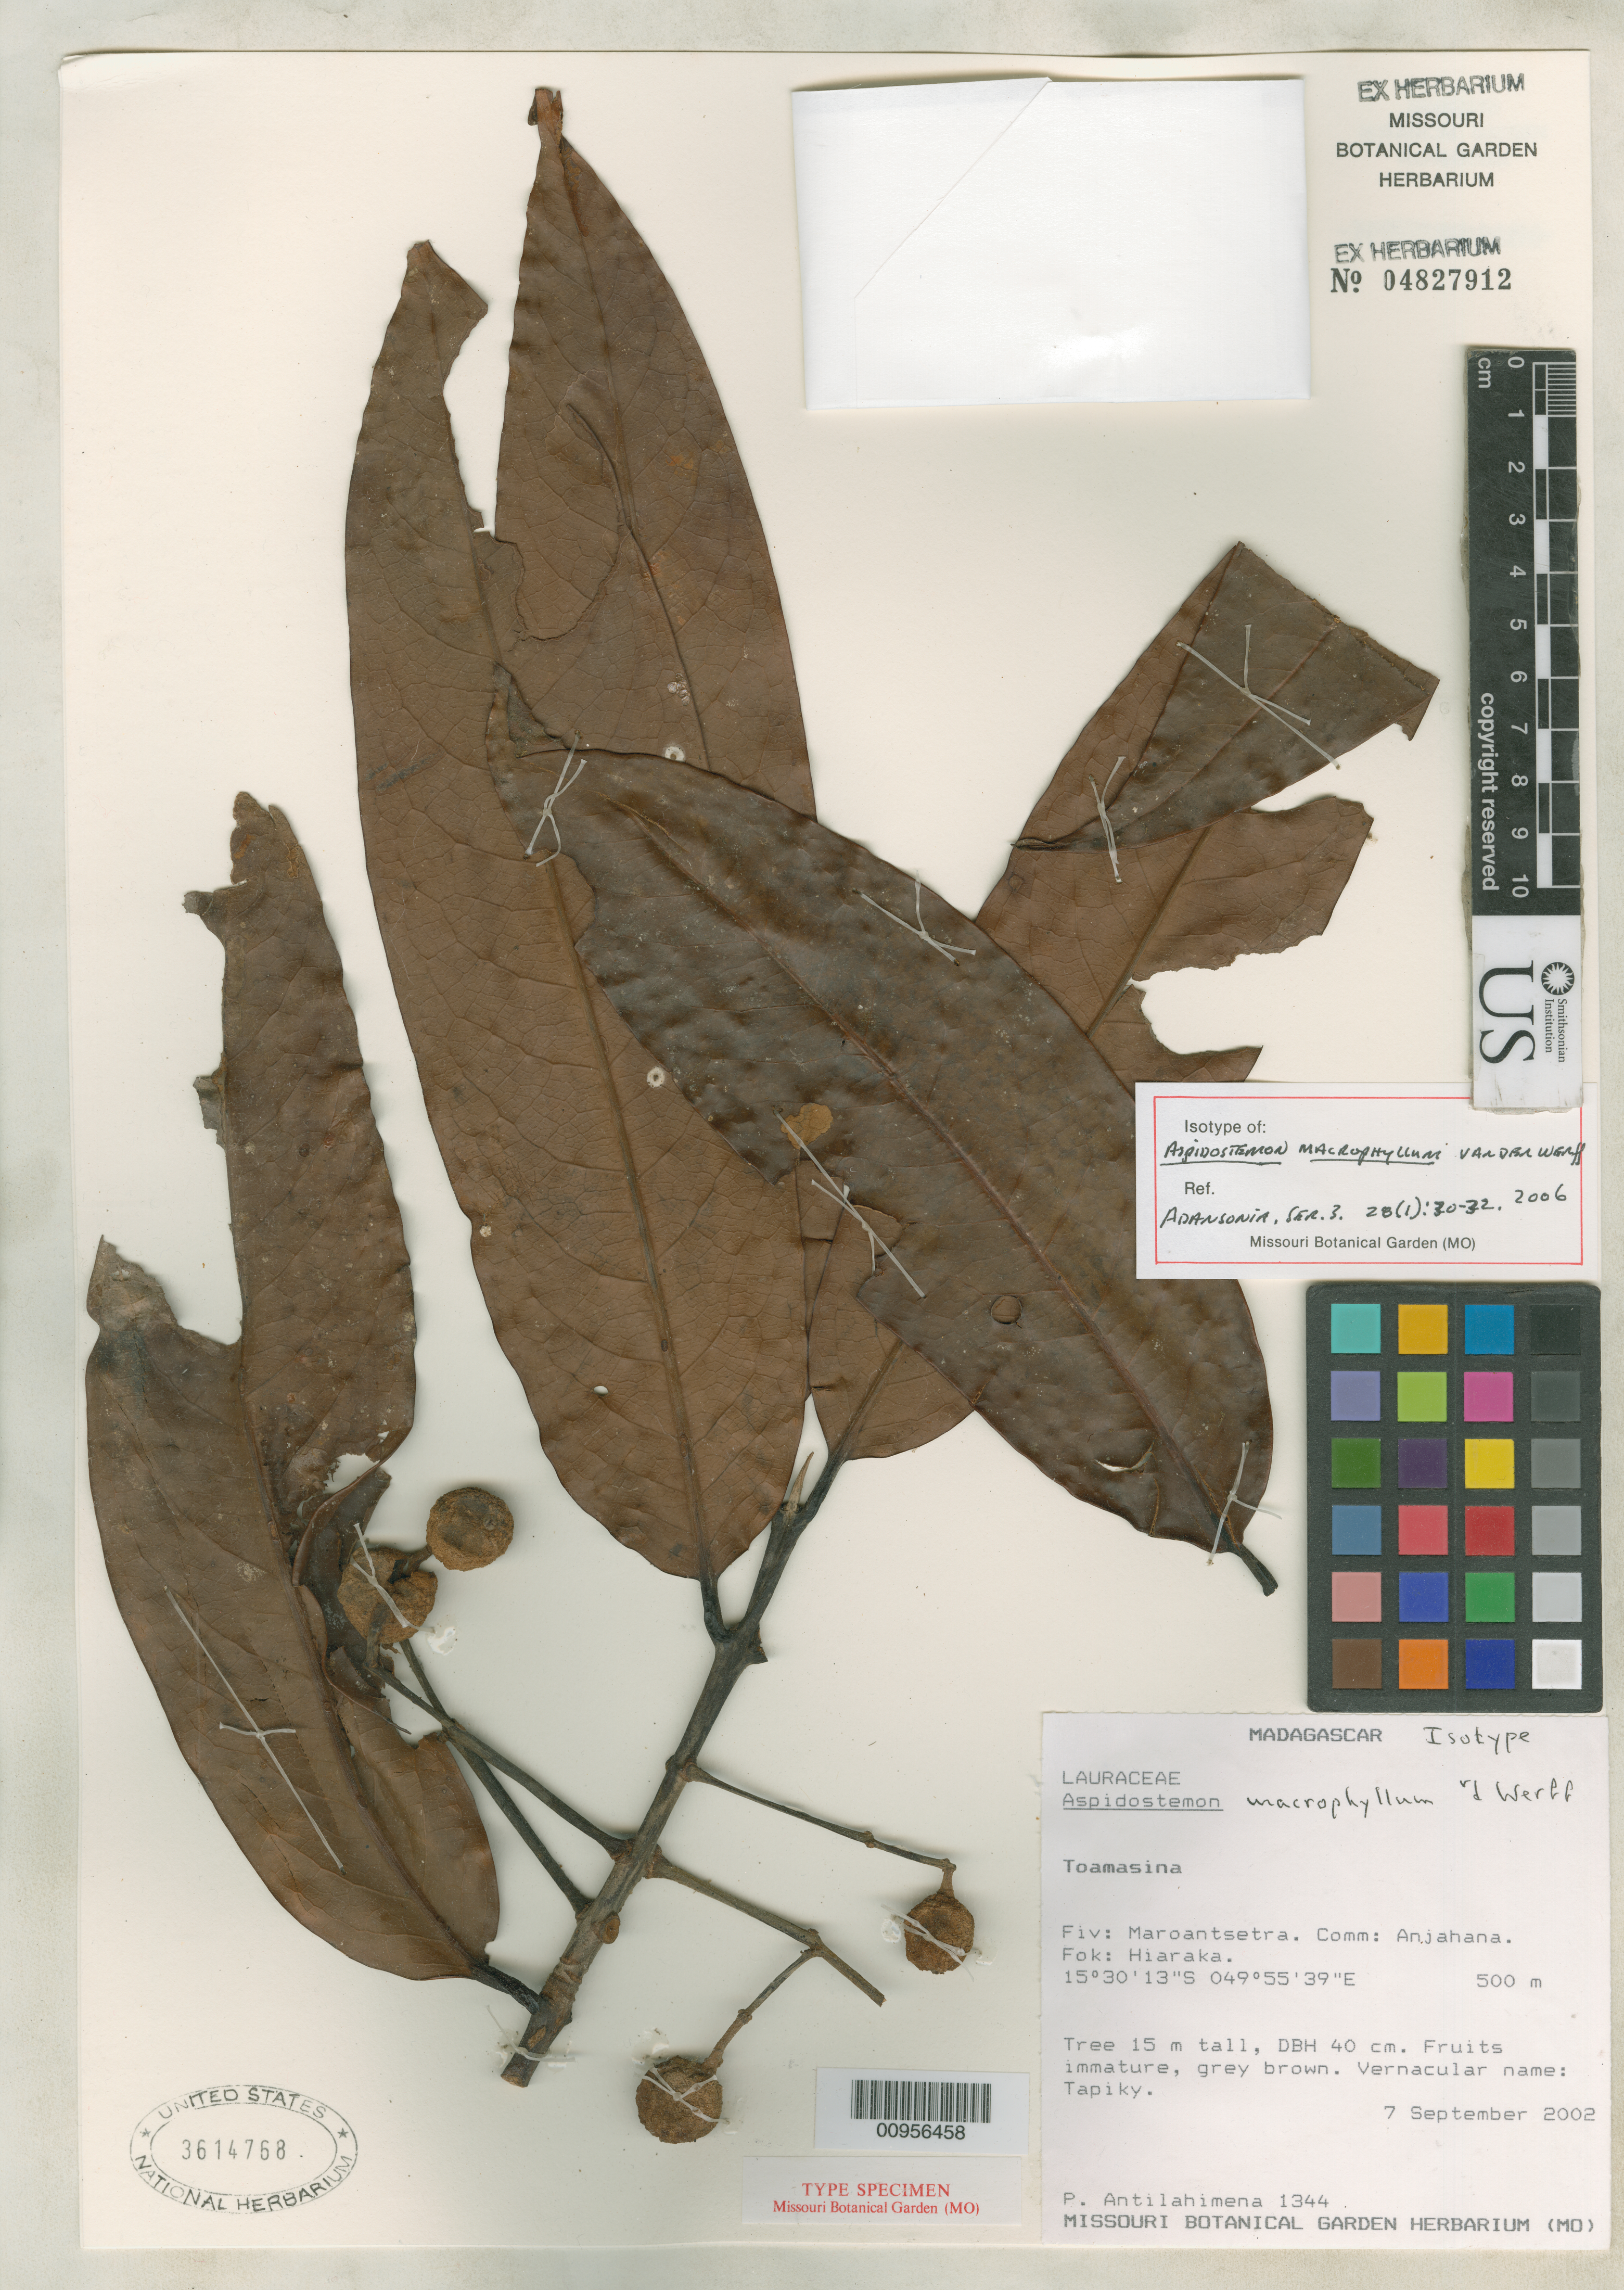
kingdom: Plantae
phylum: Tracheophyta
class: Magnoliopsida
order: Laurales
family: Lauraceae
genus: Aspidostemon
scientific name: Aspidostemon macrophyllum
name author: van der Werff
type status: Isotype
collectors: P. Antilahimena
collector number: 1344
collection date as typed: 07 Sep 2002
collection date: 2002-09-07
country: Madagascar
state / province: Analanjirofo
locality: Fiv: Maroantsetra. Comm: Anjahana. Fok: Hiaraka.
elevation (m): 500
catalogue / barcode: US 3614768